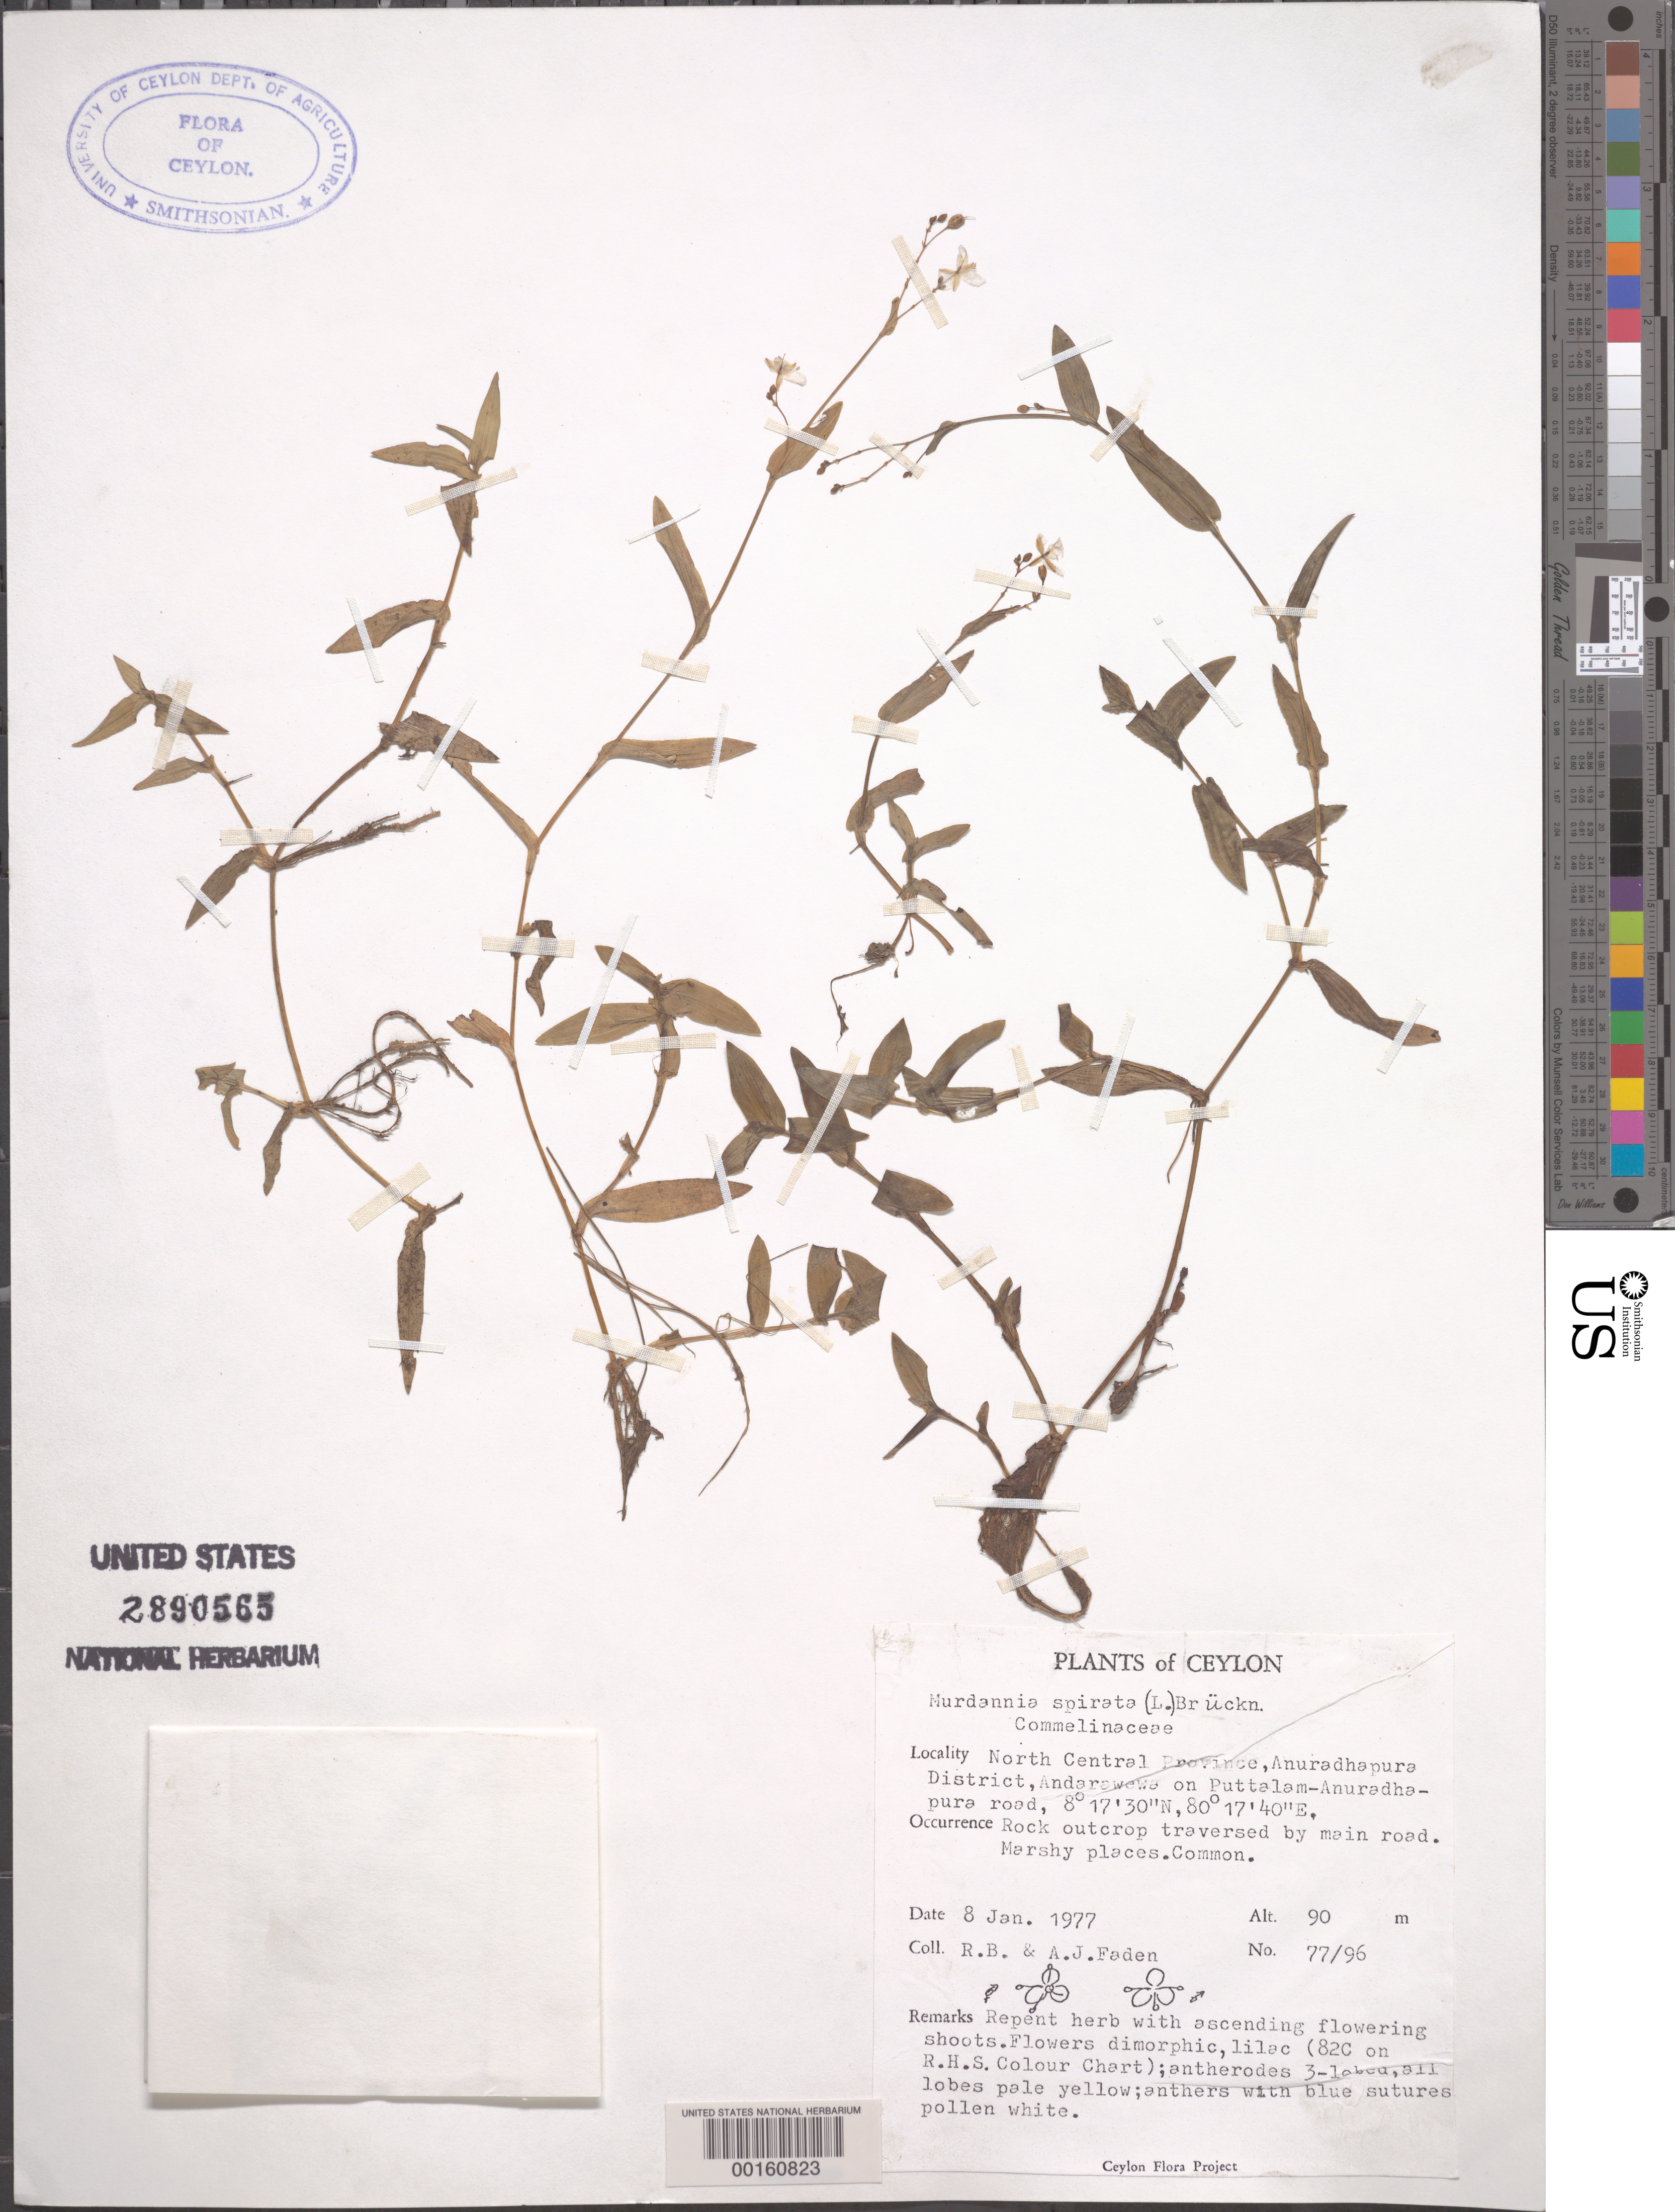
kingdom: Plantae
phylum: Tracheophyta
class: Liliopsida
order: Commelinales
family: Commelinaceae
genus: Murdannia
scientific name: Murdannia spirata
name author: (L.) G. Brückn.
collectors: R. B. Faden & A. J. Faden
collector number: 77/96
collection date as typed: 08 Jan 1977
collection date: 1977-01-08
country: Sri Lanka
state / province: North Central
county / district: Anuradhapura Dist.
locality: Andarawewa on puttalam-anuradhapura road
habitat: Marshy rock outcrop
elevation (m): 90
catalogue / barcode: US 2890565